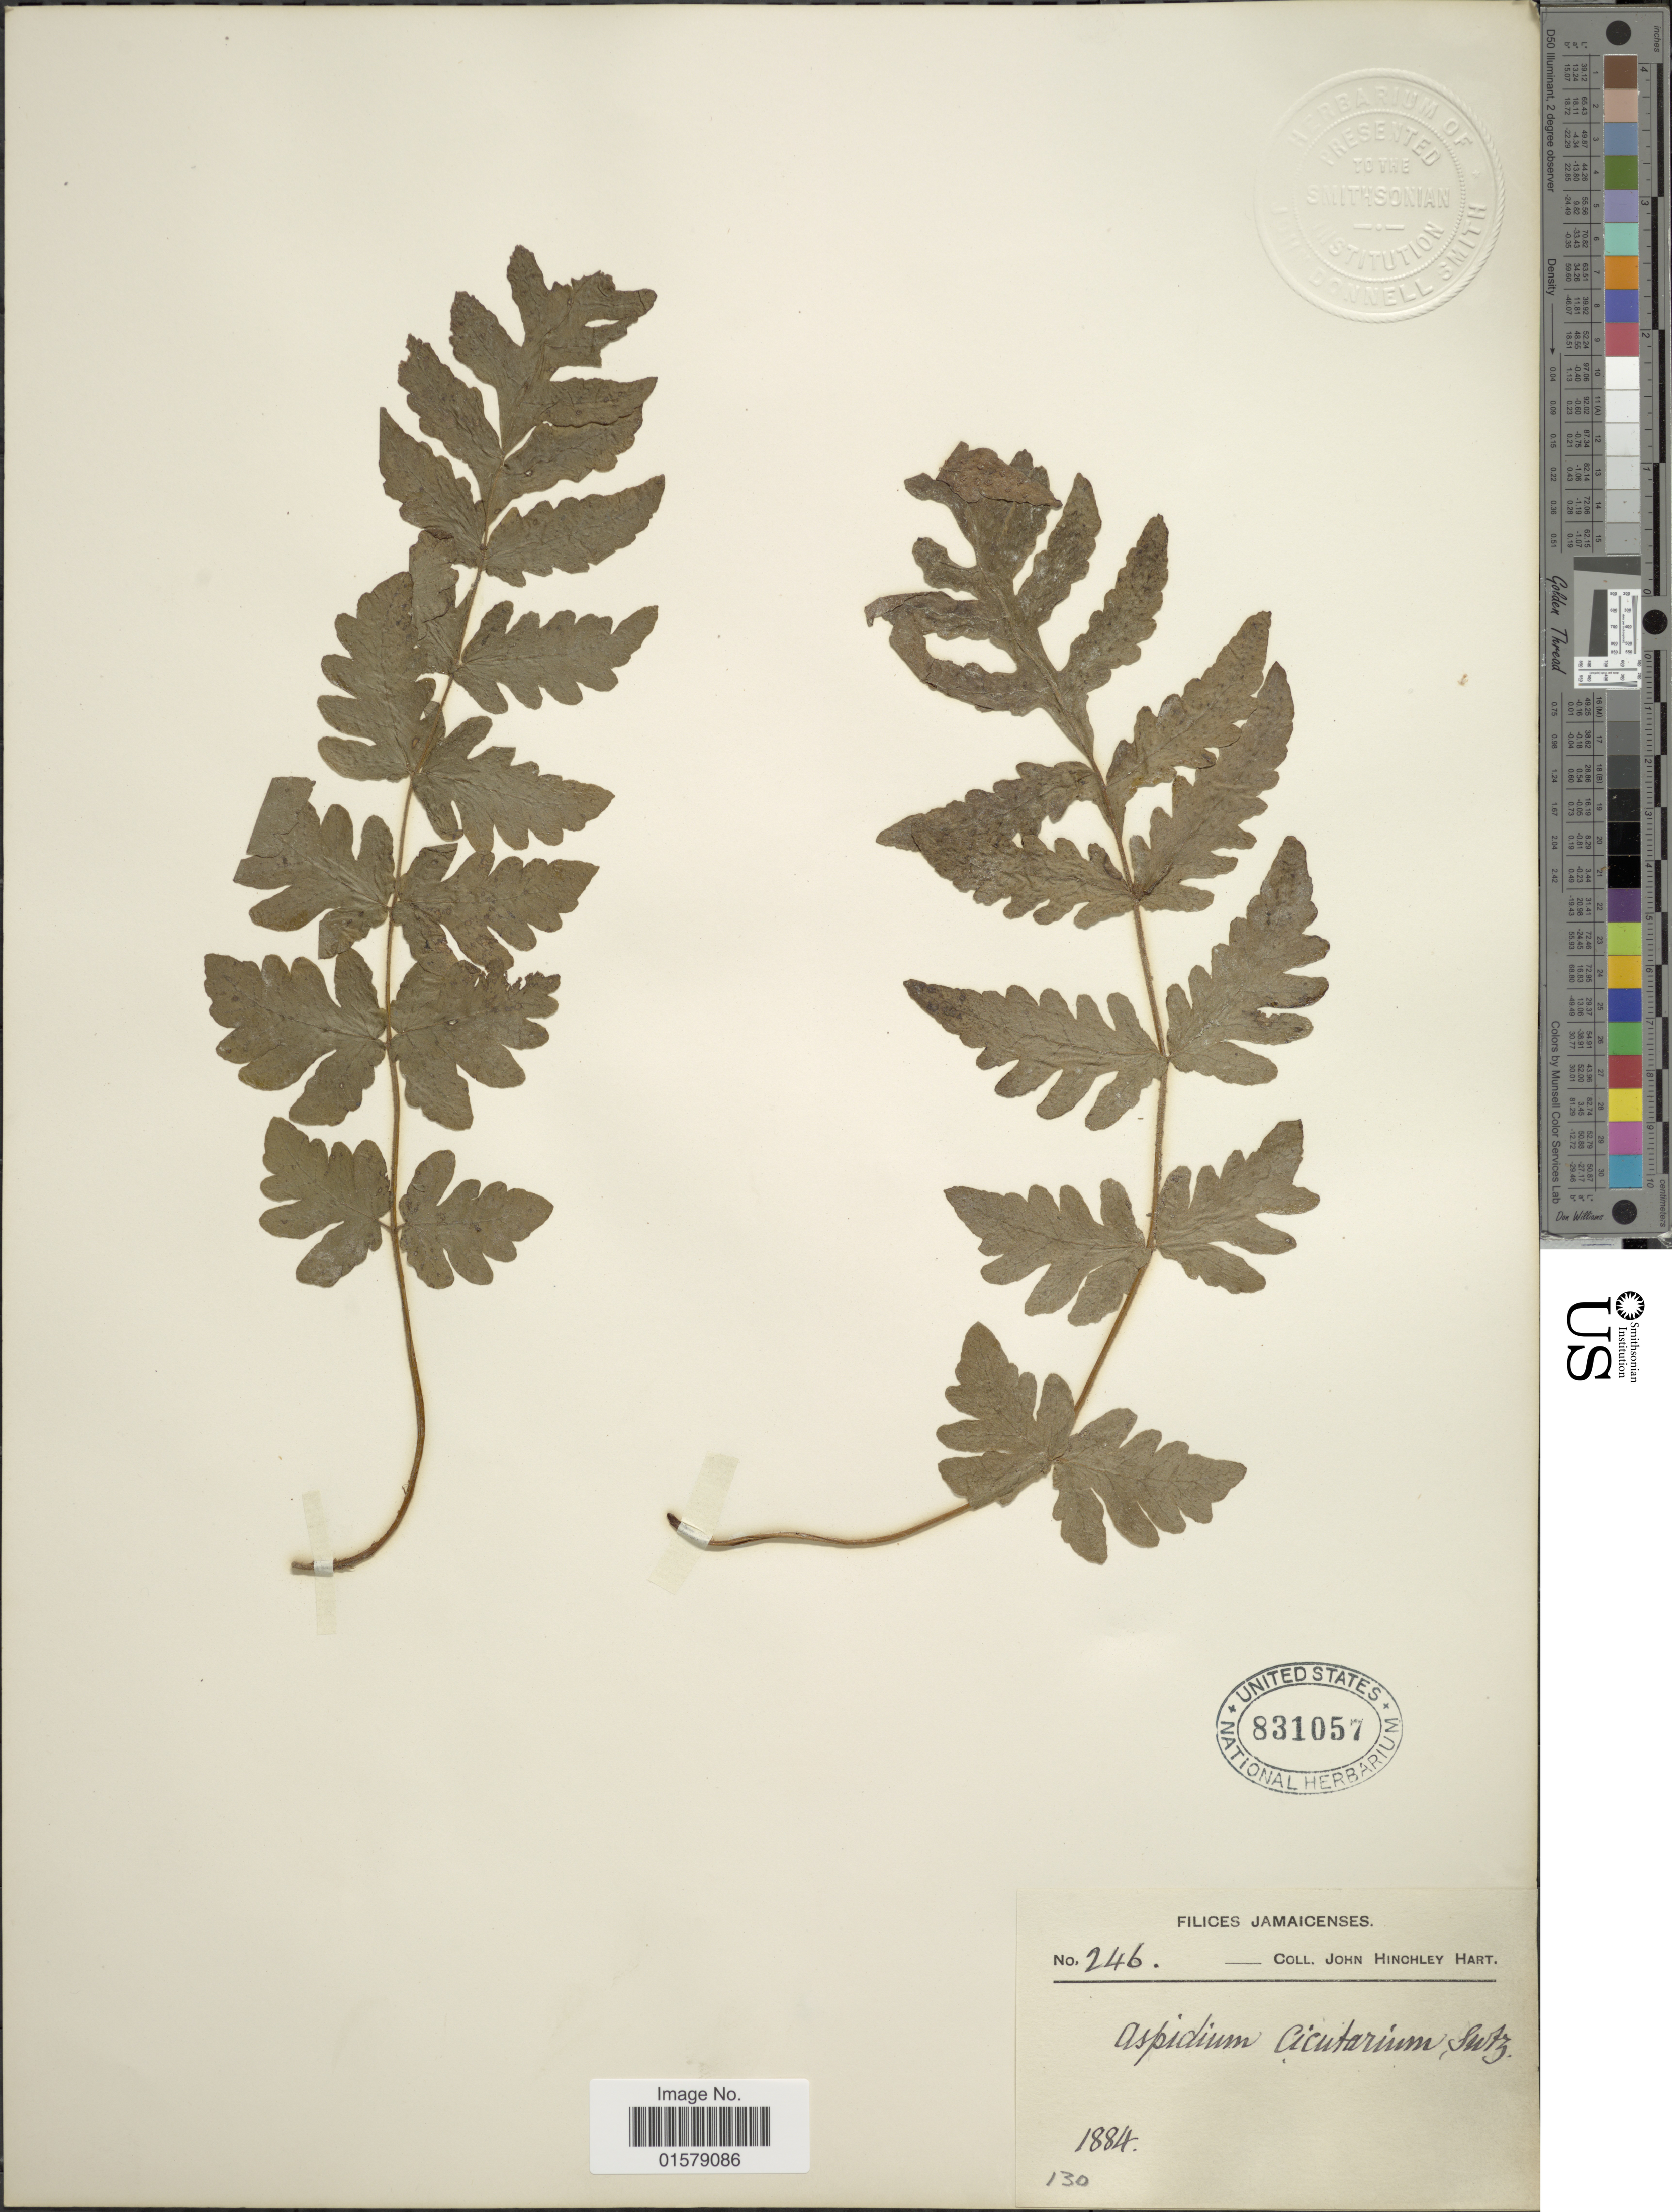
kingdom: Plantae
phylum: Tracheophyta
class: Polypodiopsida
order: Polypodiales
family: Tectariaceae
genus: Tectaria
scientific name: Tectaria coriandrifolia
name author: Underw.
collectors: J. H. Hart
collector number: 246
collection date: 1884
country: Jamaica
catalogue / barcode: US 831057